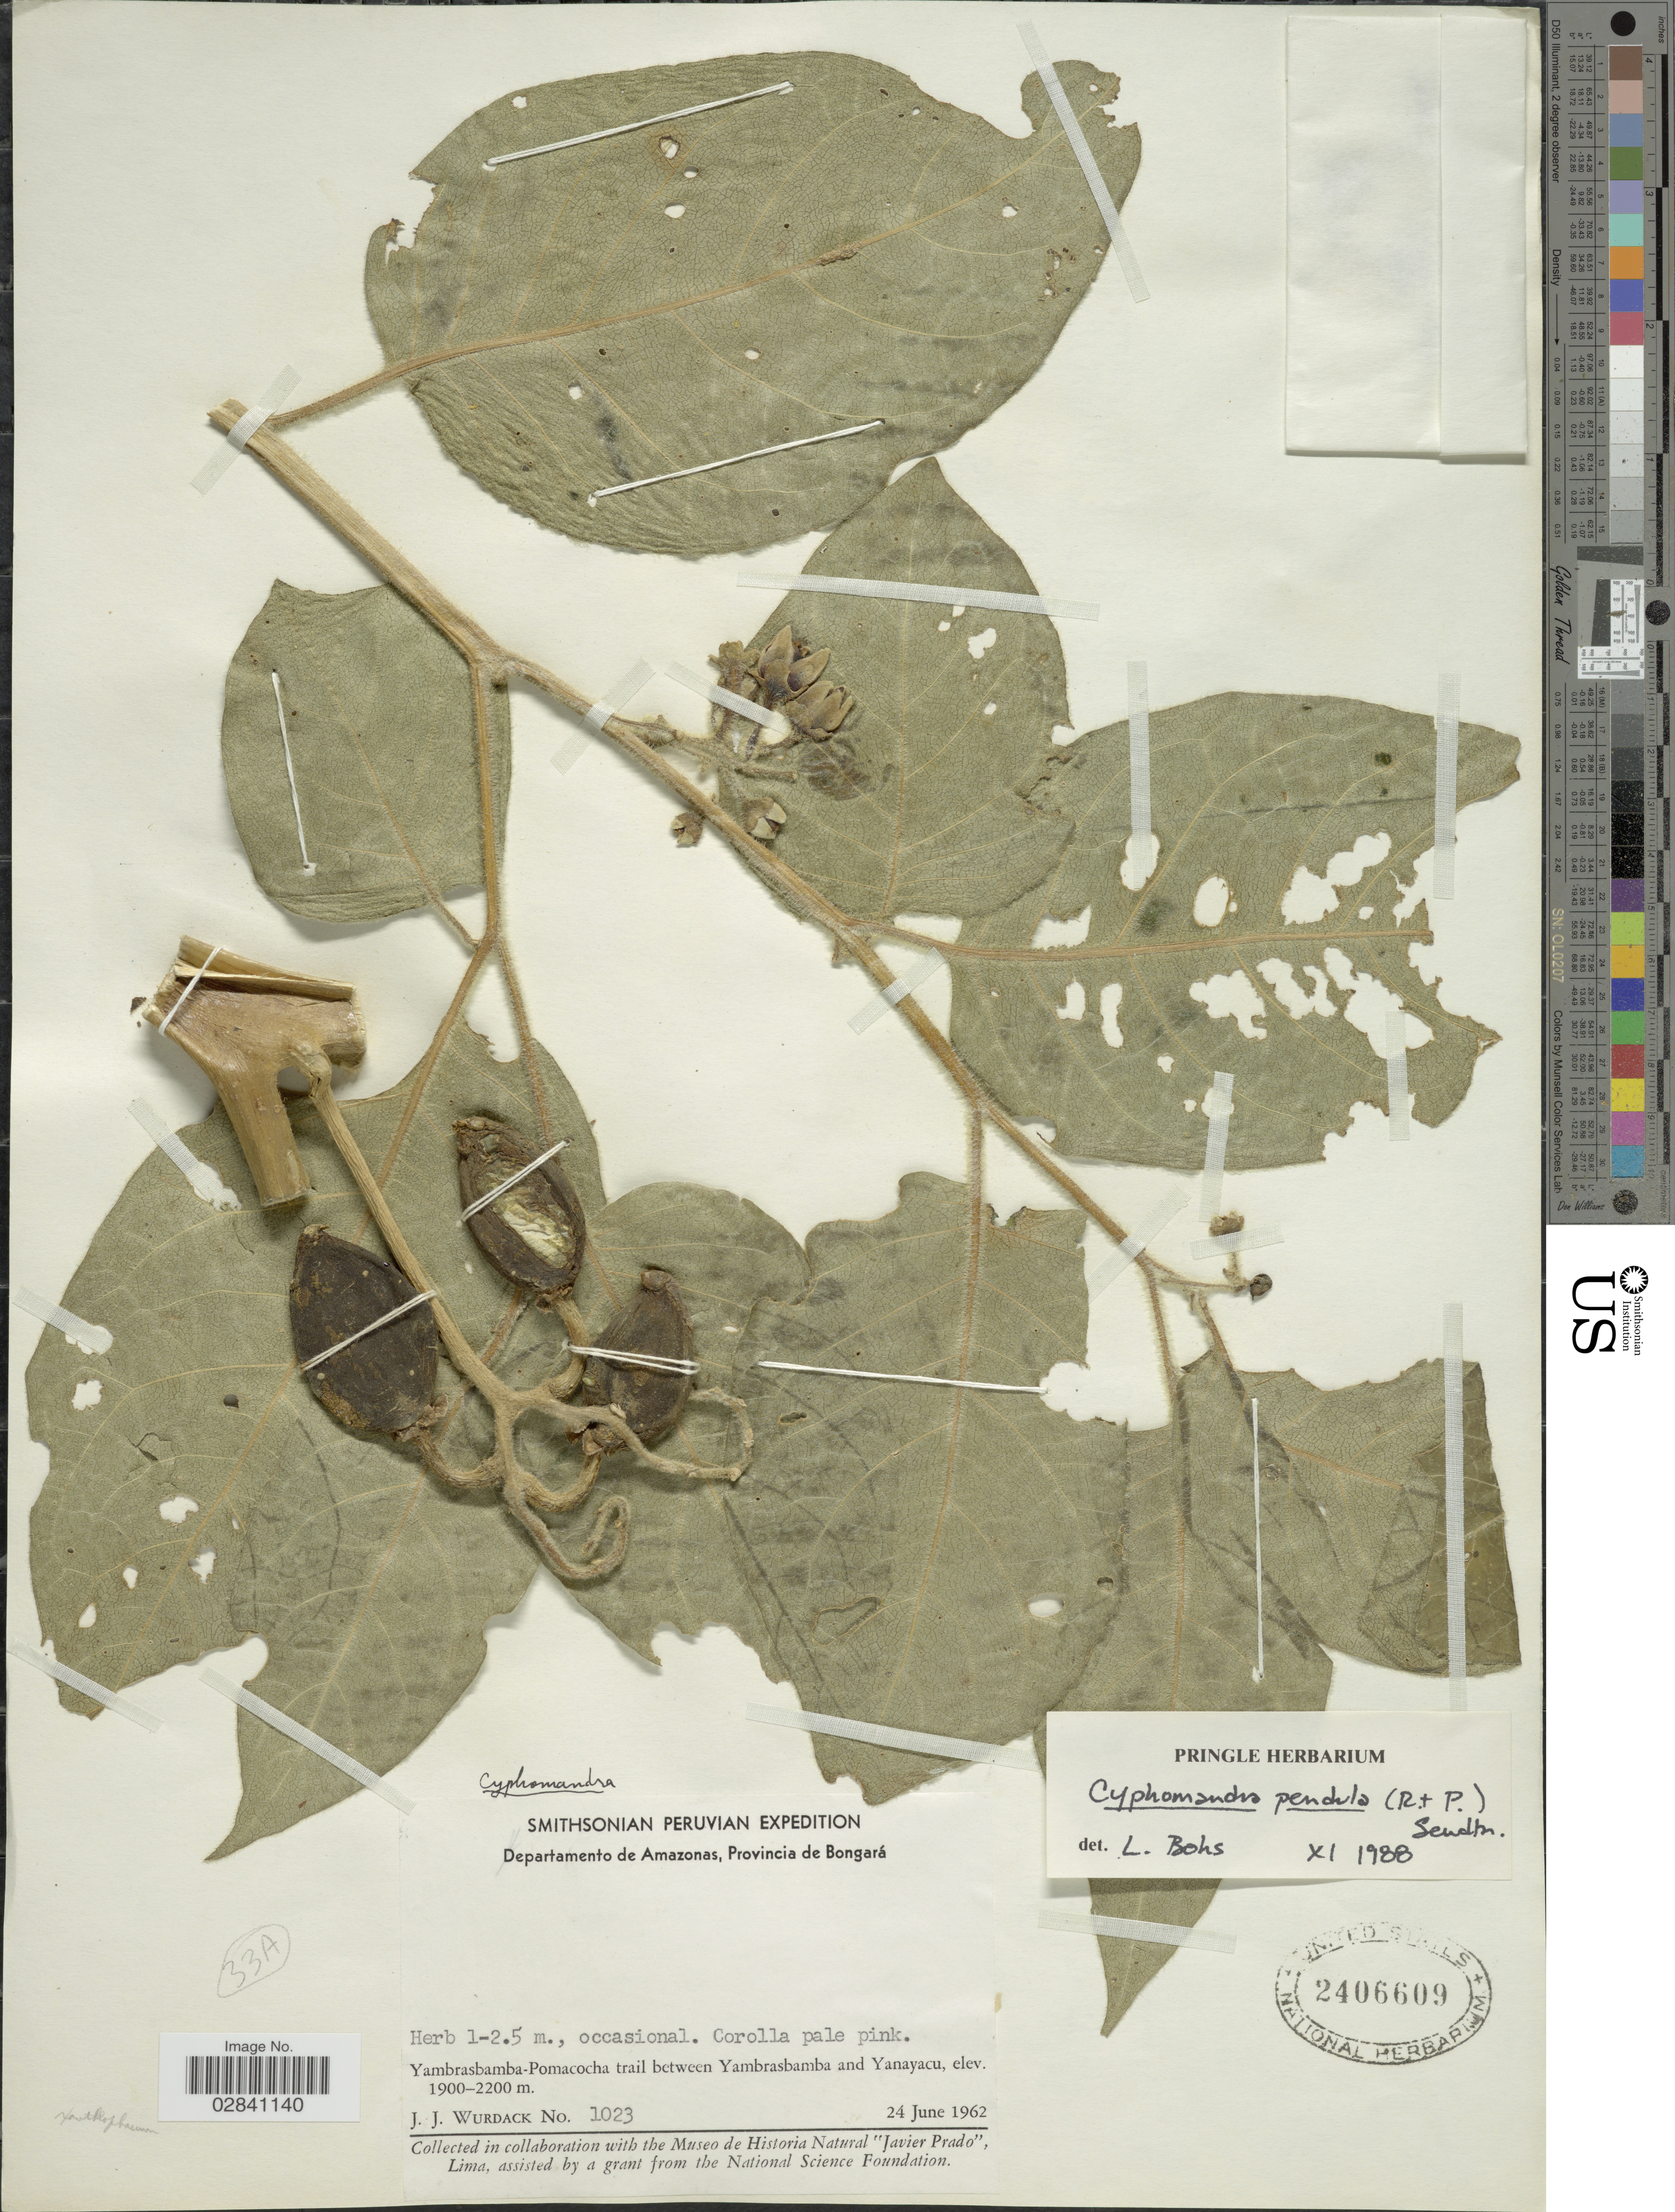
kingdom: Plantae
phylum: Tracheophyta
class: Magnoliopsida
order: Solanales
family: Solanaceae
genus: Cyphomandra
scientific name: Cyphomandra pendula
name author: (Ruiz & Pav.) Sendtn.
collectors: J. J. Wurdack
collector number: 1023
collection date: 1962-06-24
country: Peru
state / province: Amazonas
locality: Departamento de Amazonas, Provincia de Bongará. Yambrasbamba-Pomacocha trail between Yambrasbamba and Yanayacu.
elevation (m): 1900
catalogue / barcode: US 2406609